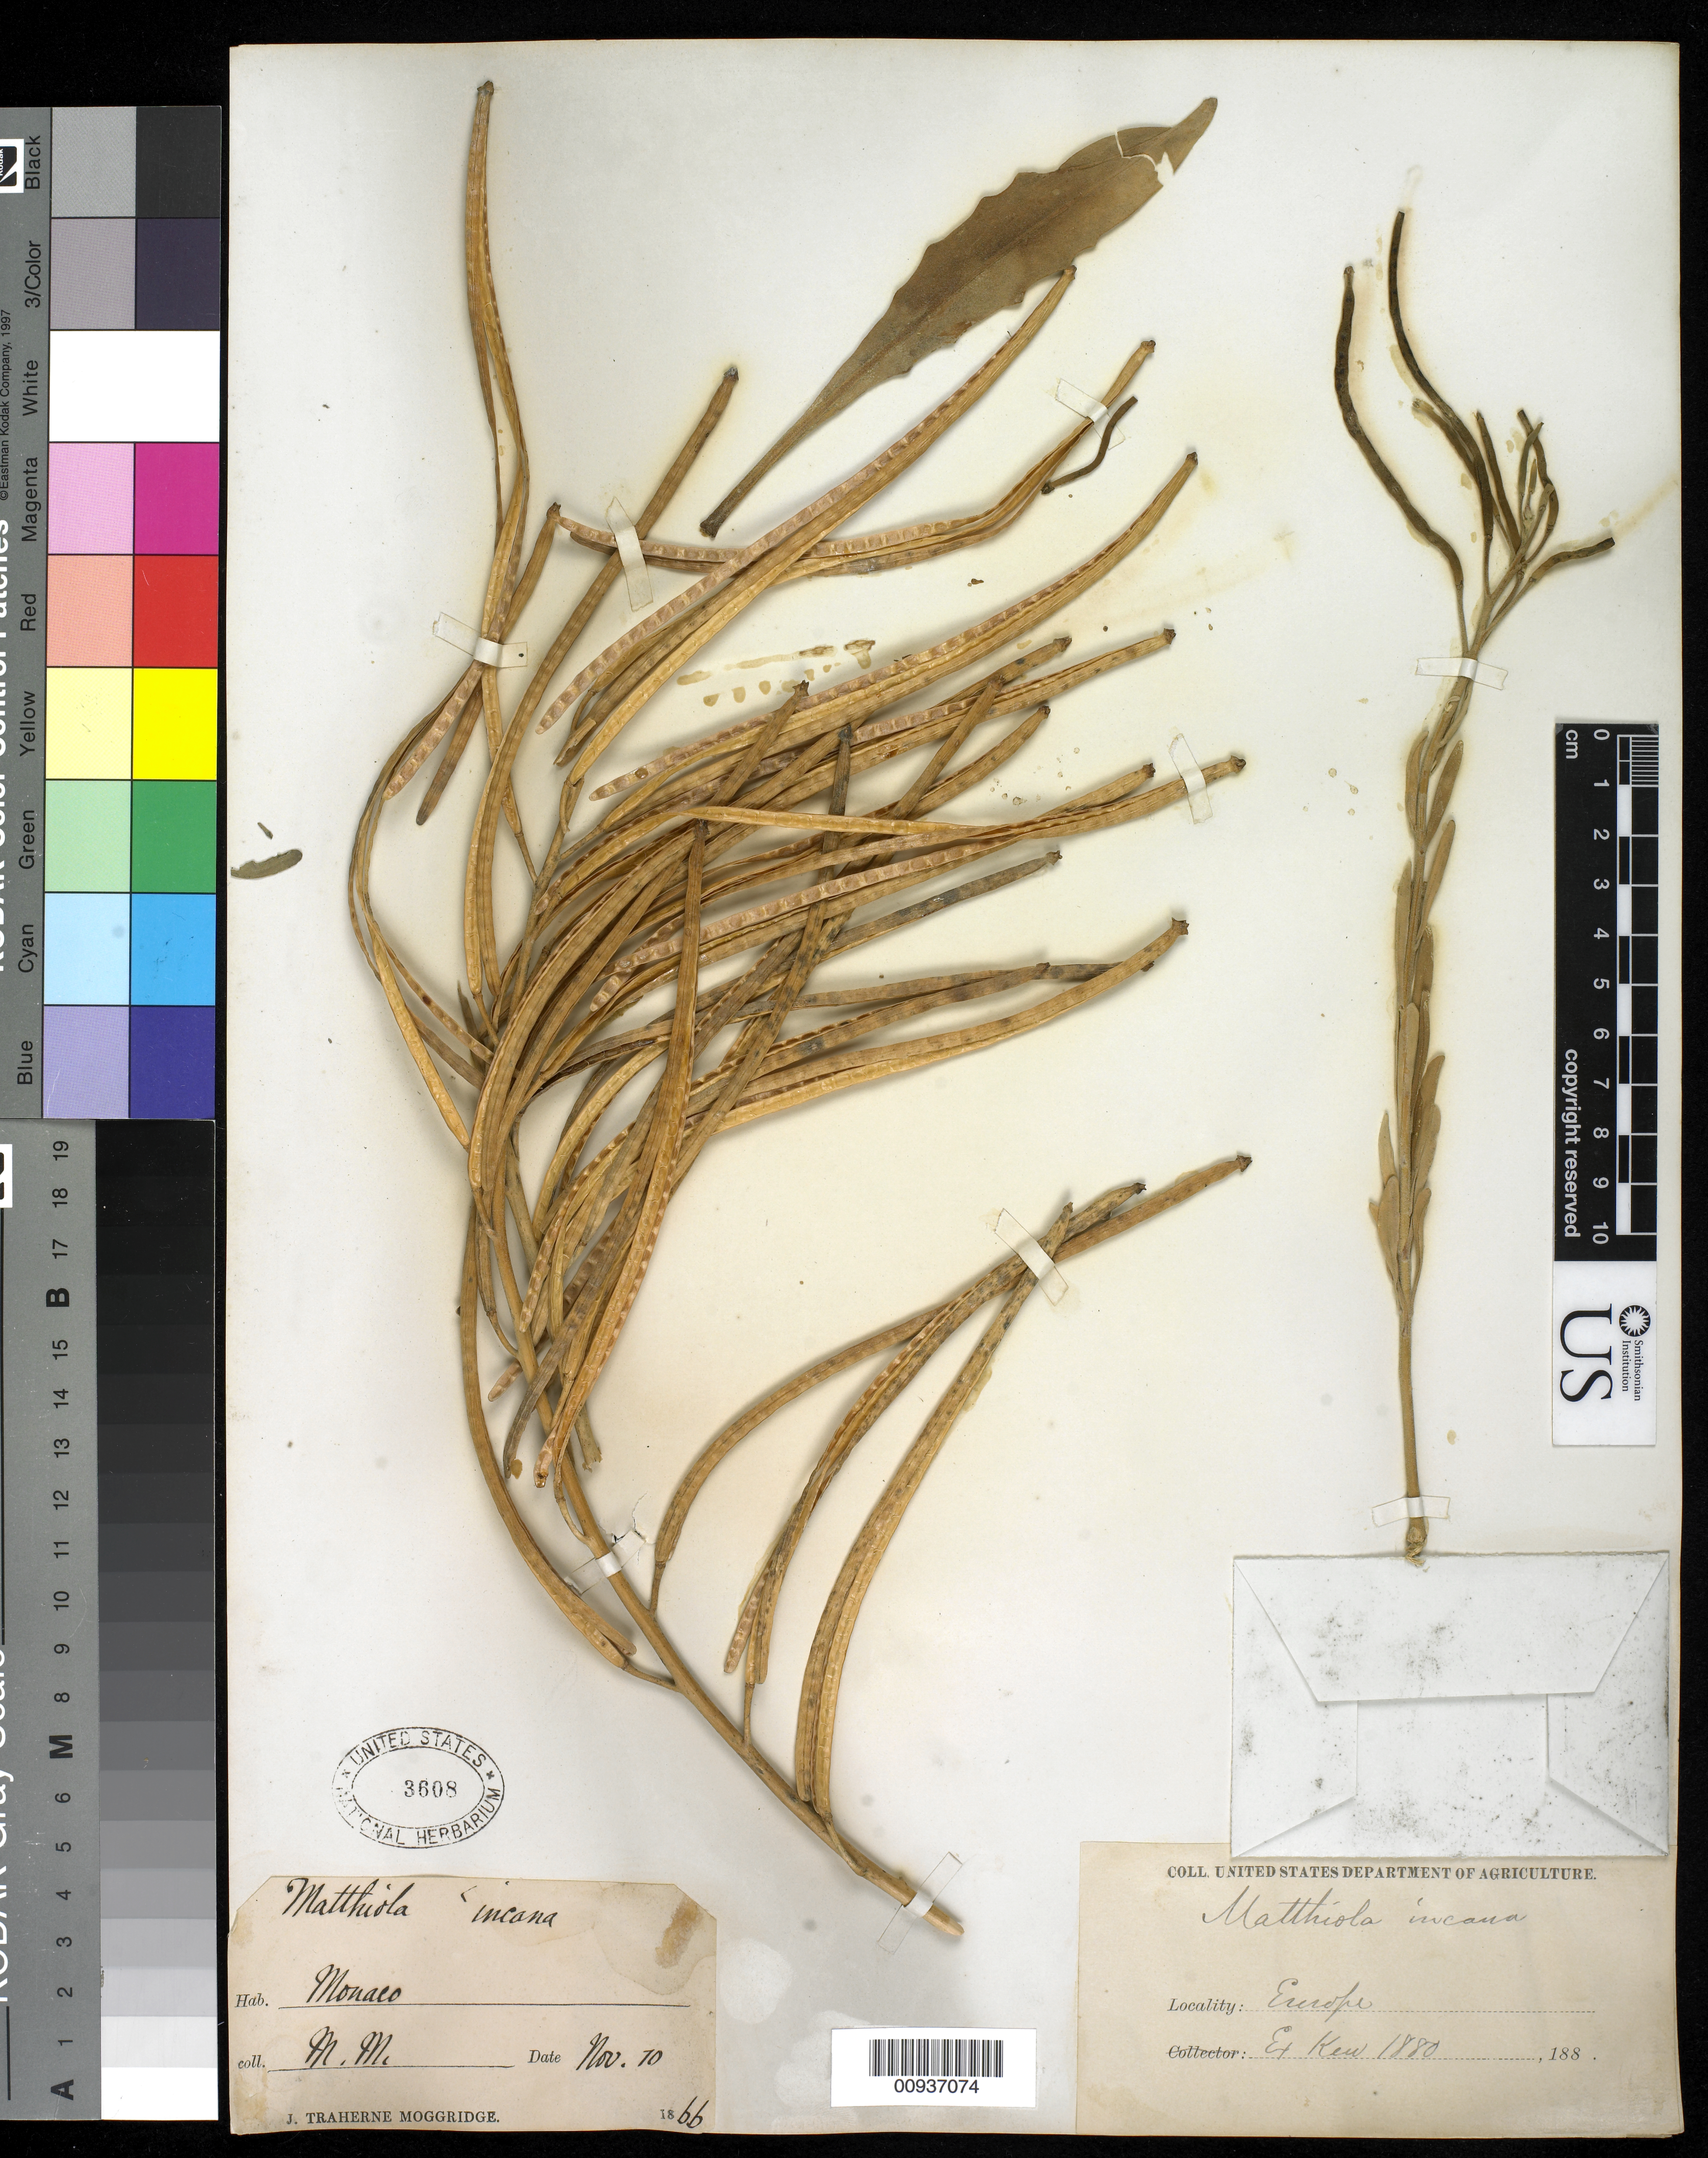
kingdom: Plantae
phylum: Tracheophyta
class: Magnoliopsida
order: Brassicales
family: Brassicaceae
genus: Matthiola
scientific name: Matthiola incana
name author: (L.) W.T. Aiton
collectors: J. T. Moggridge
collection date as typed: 10 Nov 1866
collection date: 1866-11-10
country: Monaco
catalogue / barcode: US 3608